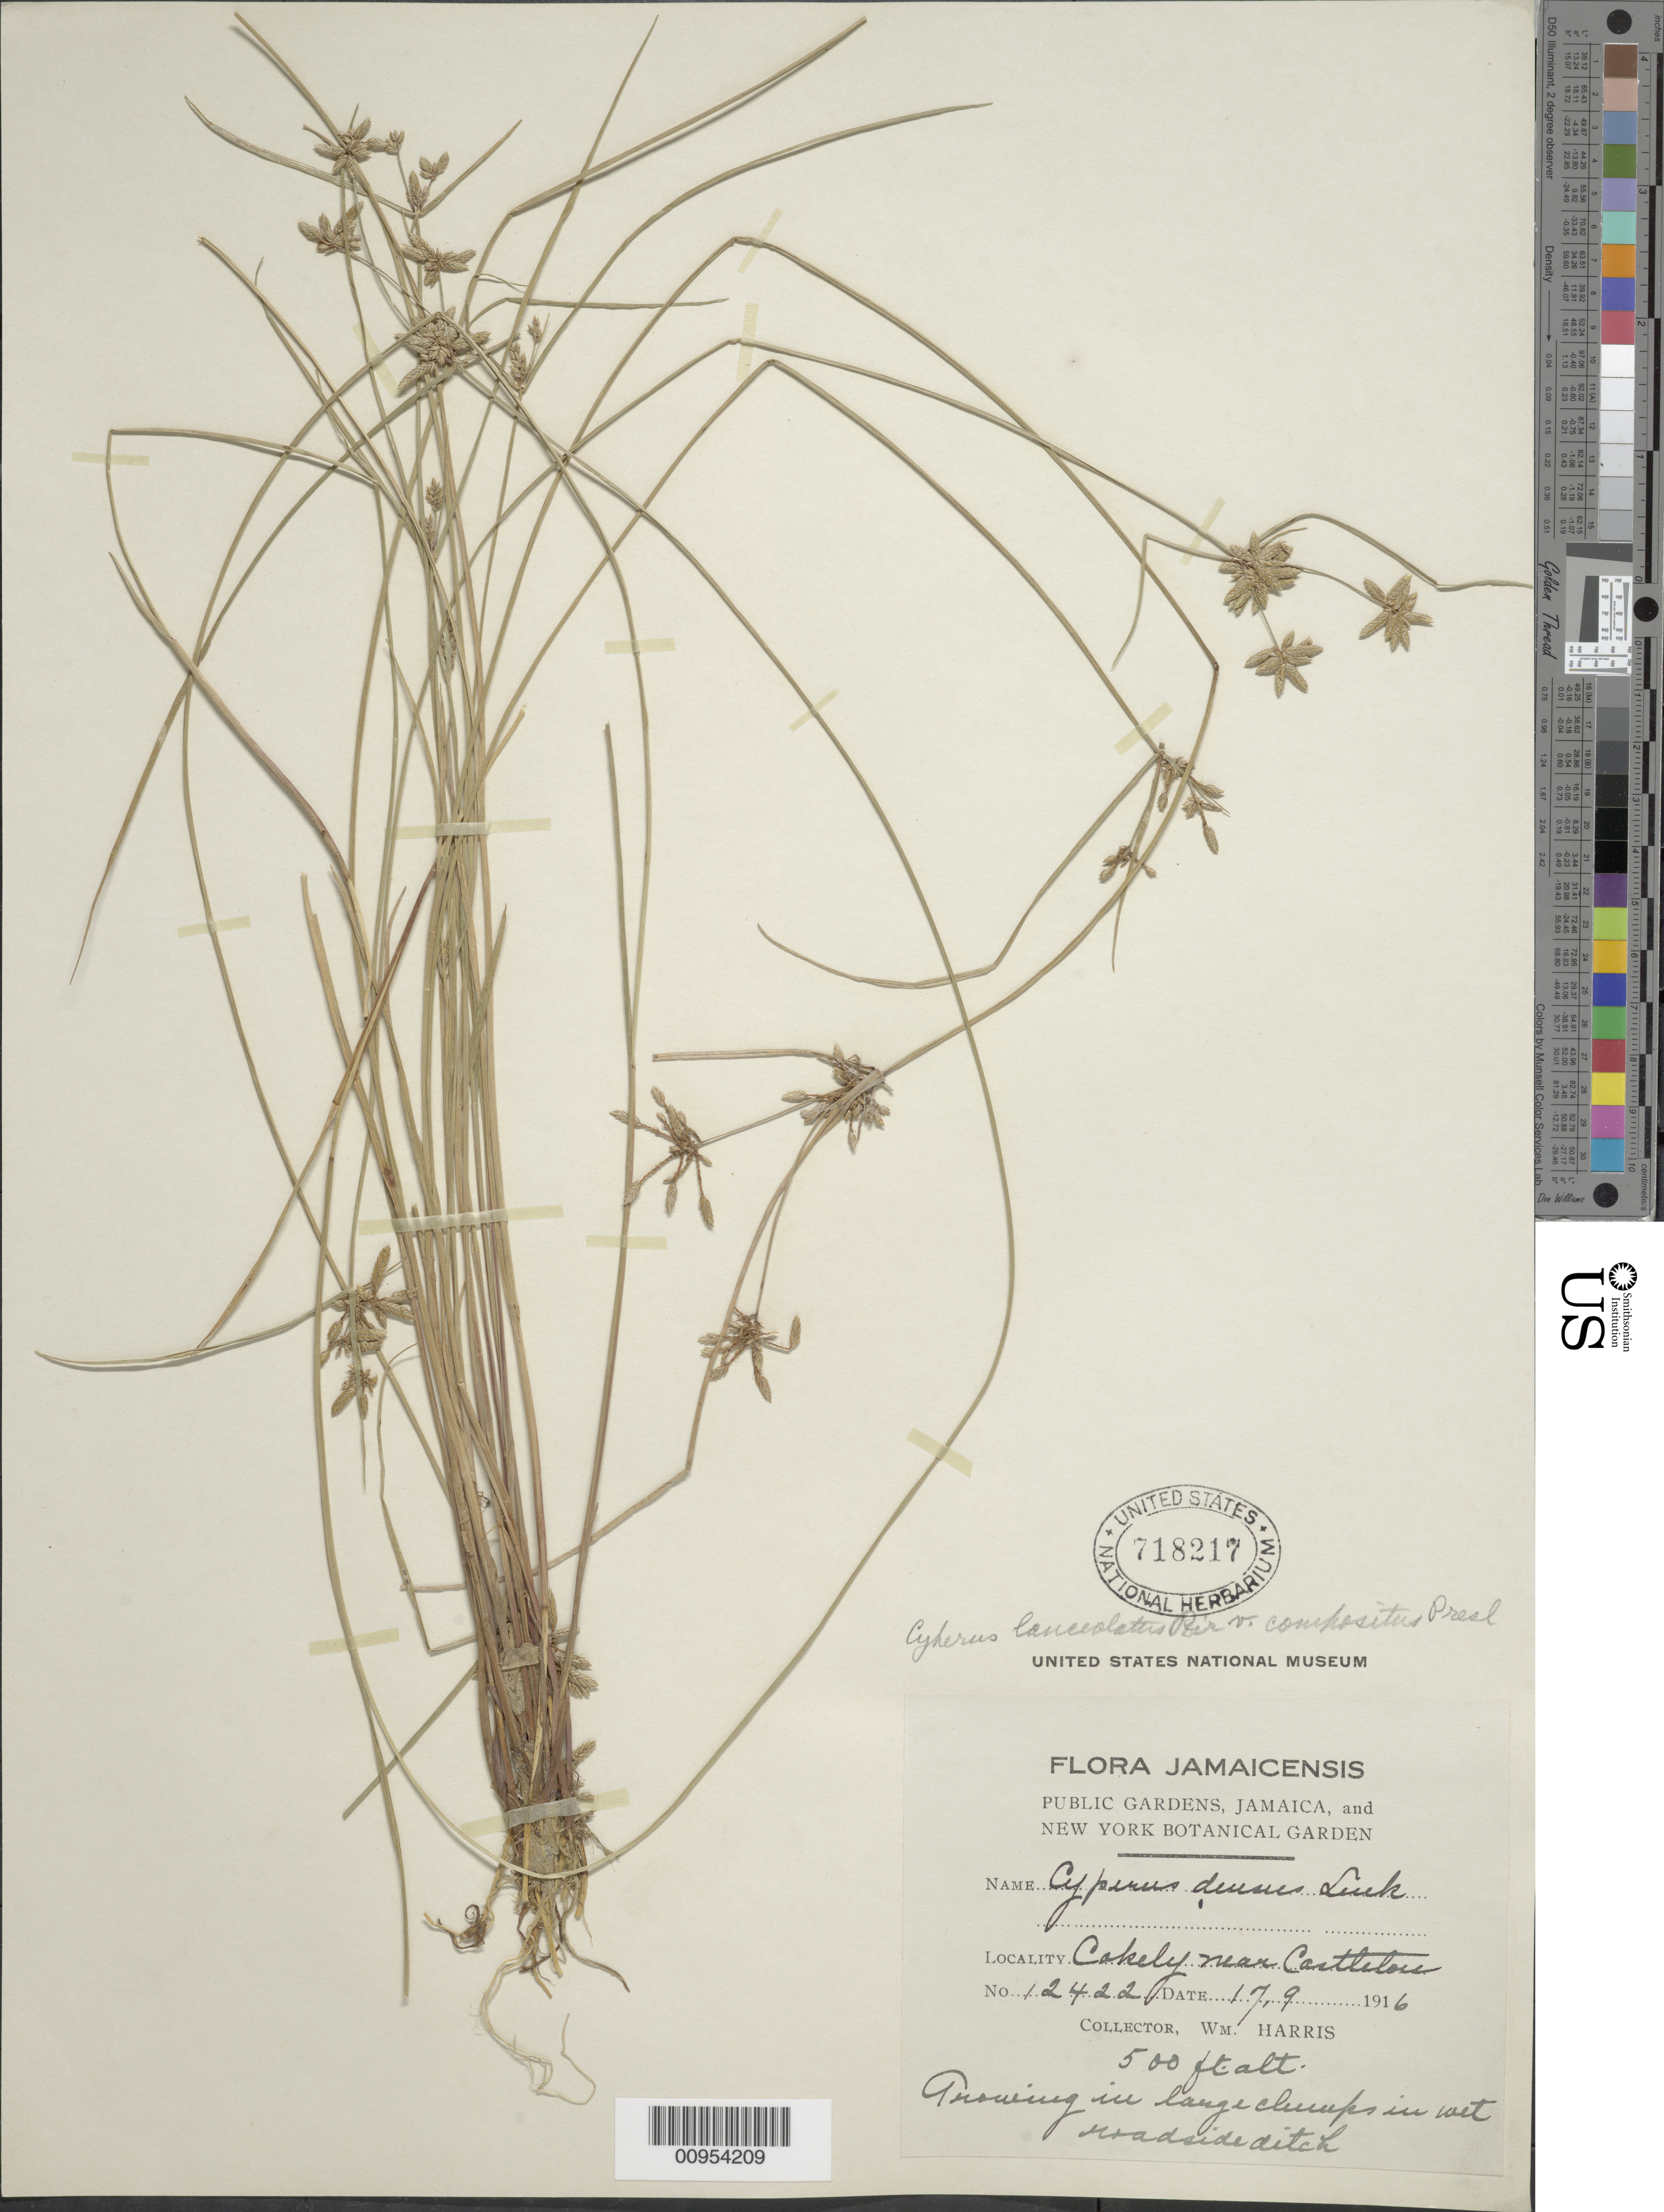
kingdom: Plantae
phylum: Tracheophyta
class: Liliopsida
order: Poales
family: Cyperaceae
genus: Cyperus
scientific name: Cyperus lanceolatus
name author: Poir.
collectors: W. H. Harris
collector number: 12422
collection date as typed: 17 Sep 1916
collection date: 1916-09-17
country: Jamaica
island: Jamaica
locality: Cakely, near Castleton, roadside ditch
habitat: In wet roadside ditch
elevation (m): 152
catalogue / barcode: US 718217